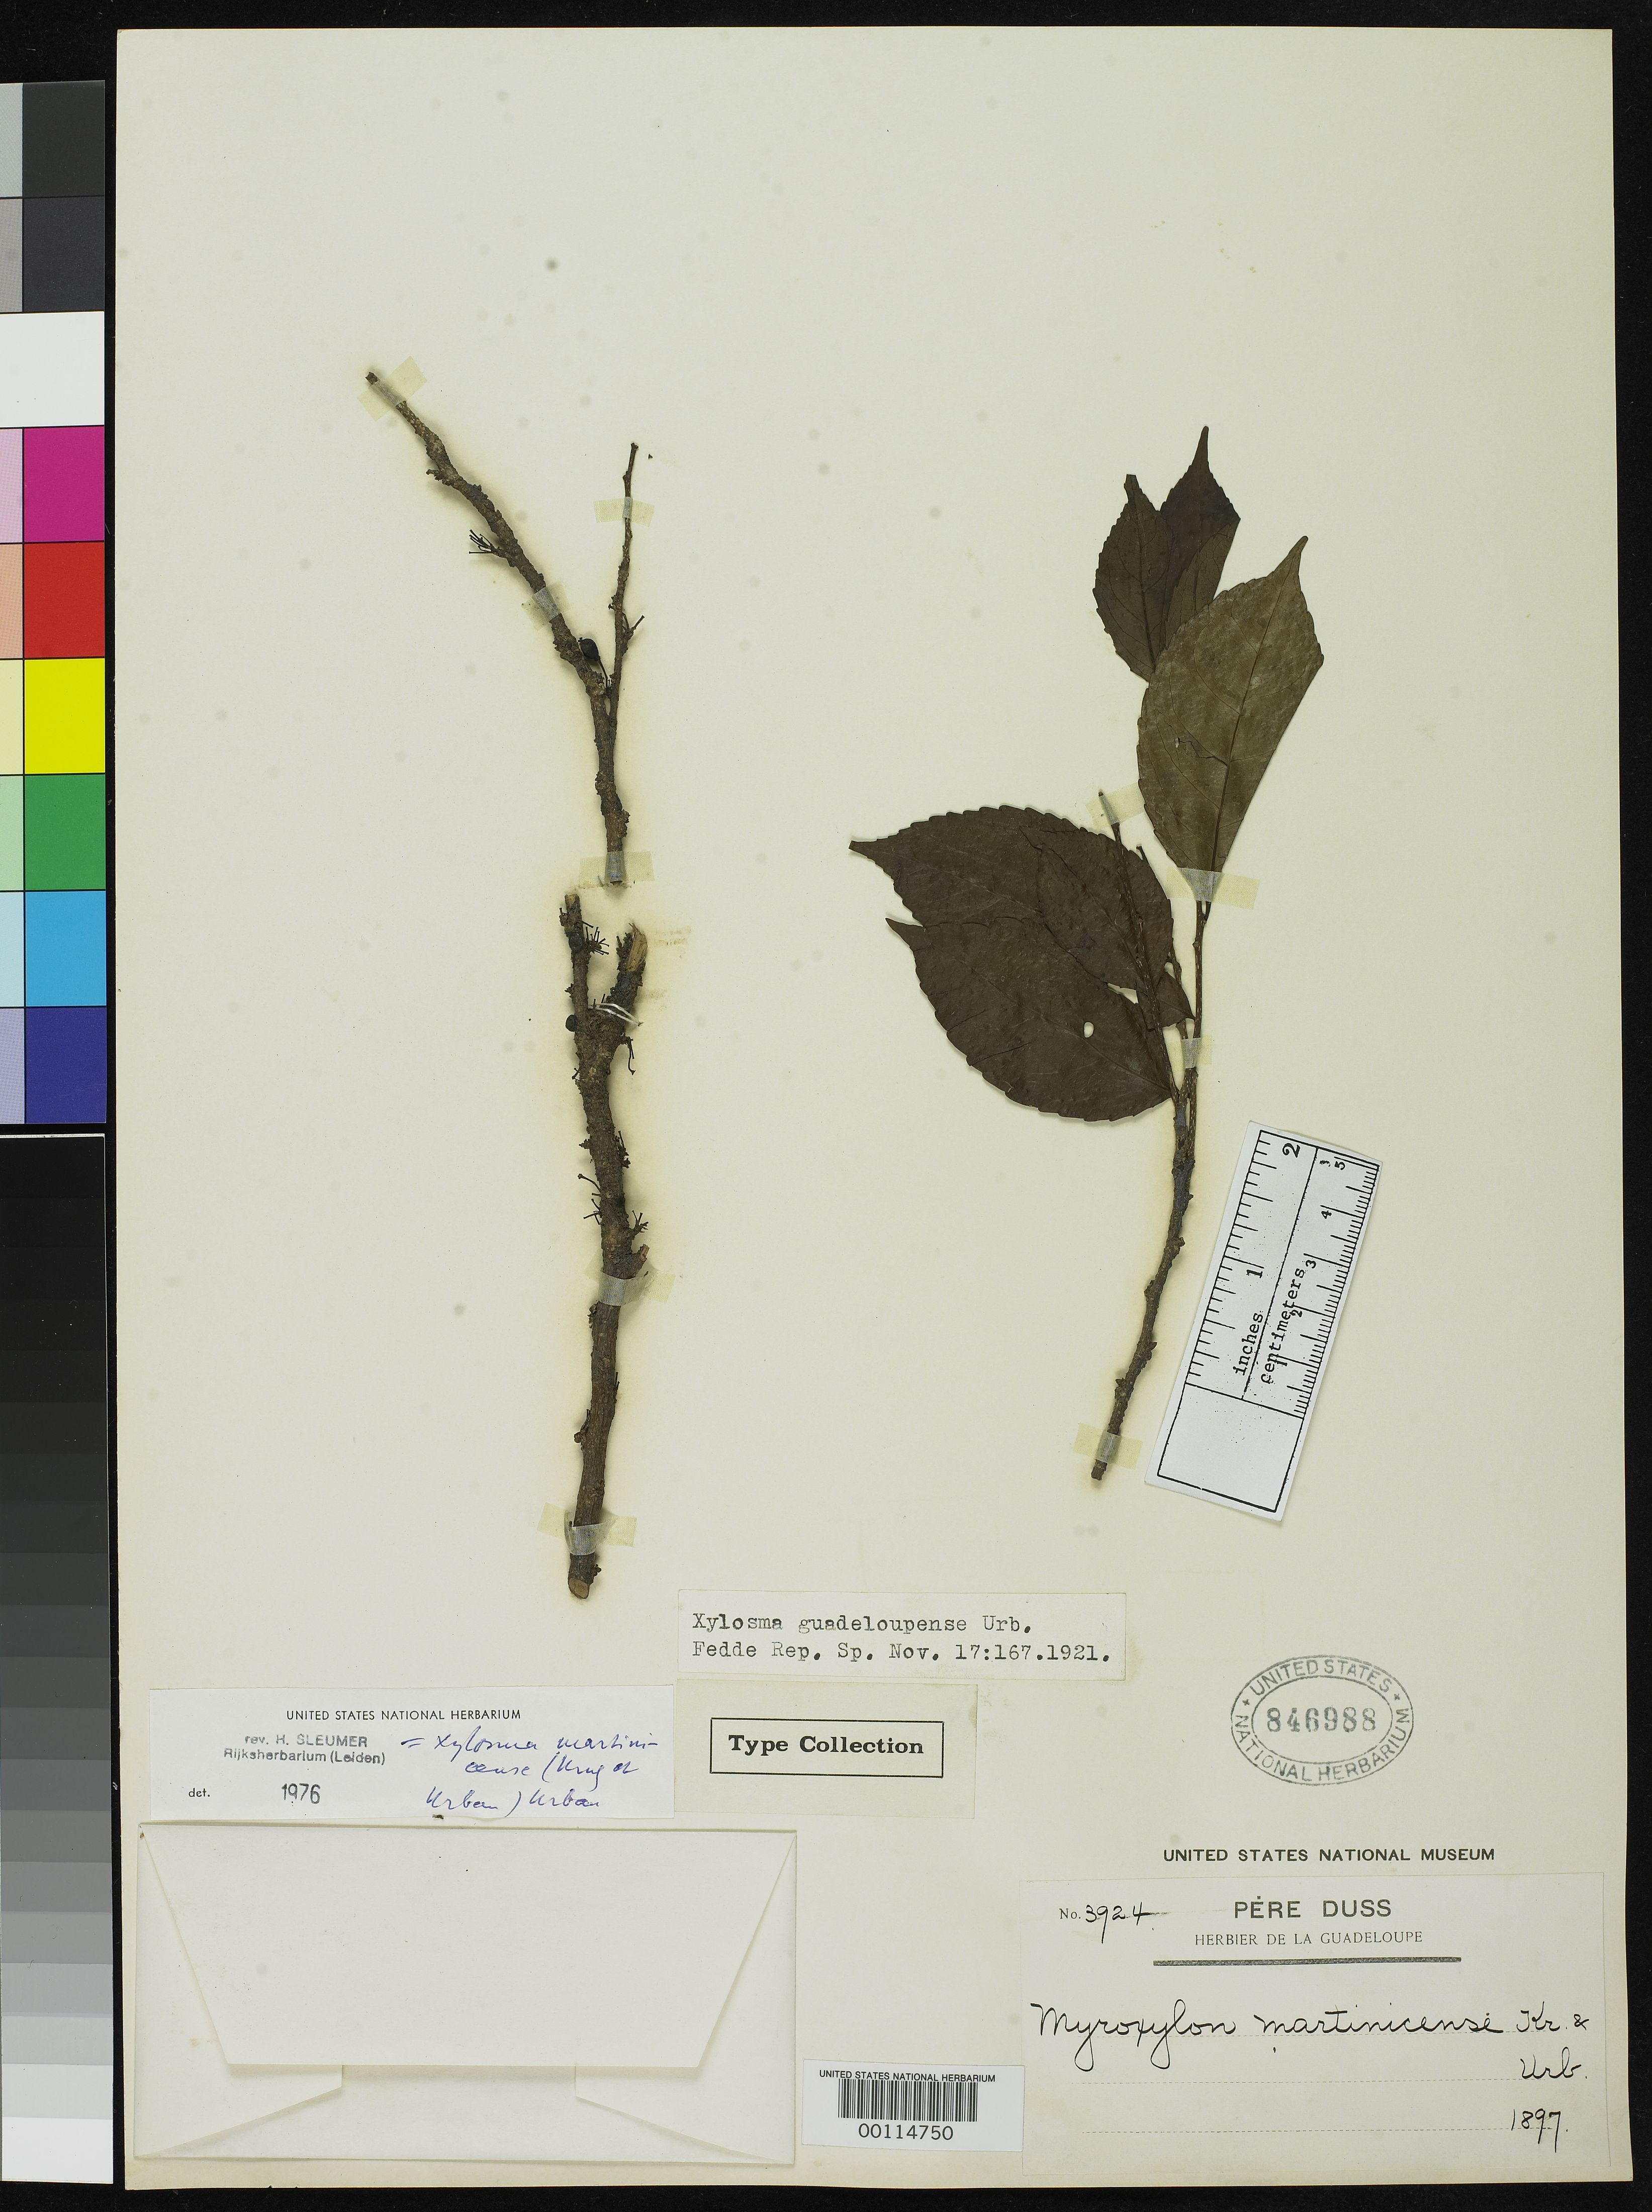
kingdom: Plantae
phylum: Tracheophyta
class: Magnoliopsida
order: Malpighiales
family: Salicaceae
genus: Xylosma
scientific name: Xylosma guadalupense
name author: Urb.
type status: Isotype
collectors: Père Duss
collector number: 3924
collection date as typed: Jul 1897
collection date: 1897-07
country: Guadeloupe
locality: Nez-casse.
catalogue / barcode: US 846988